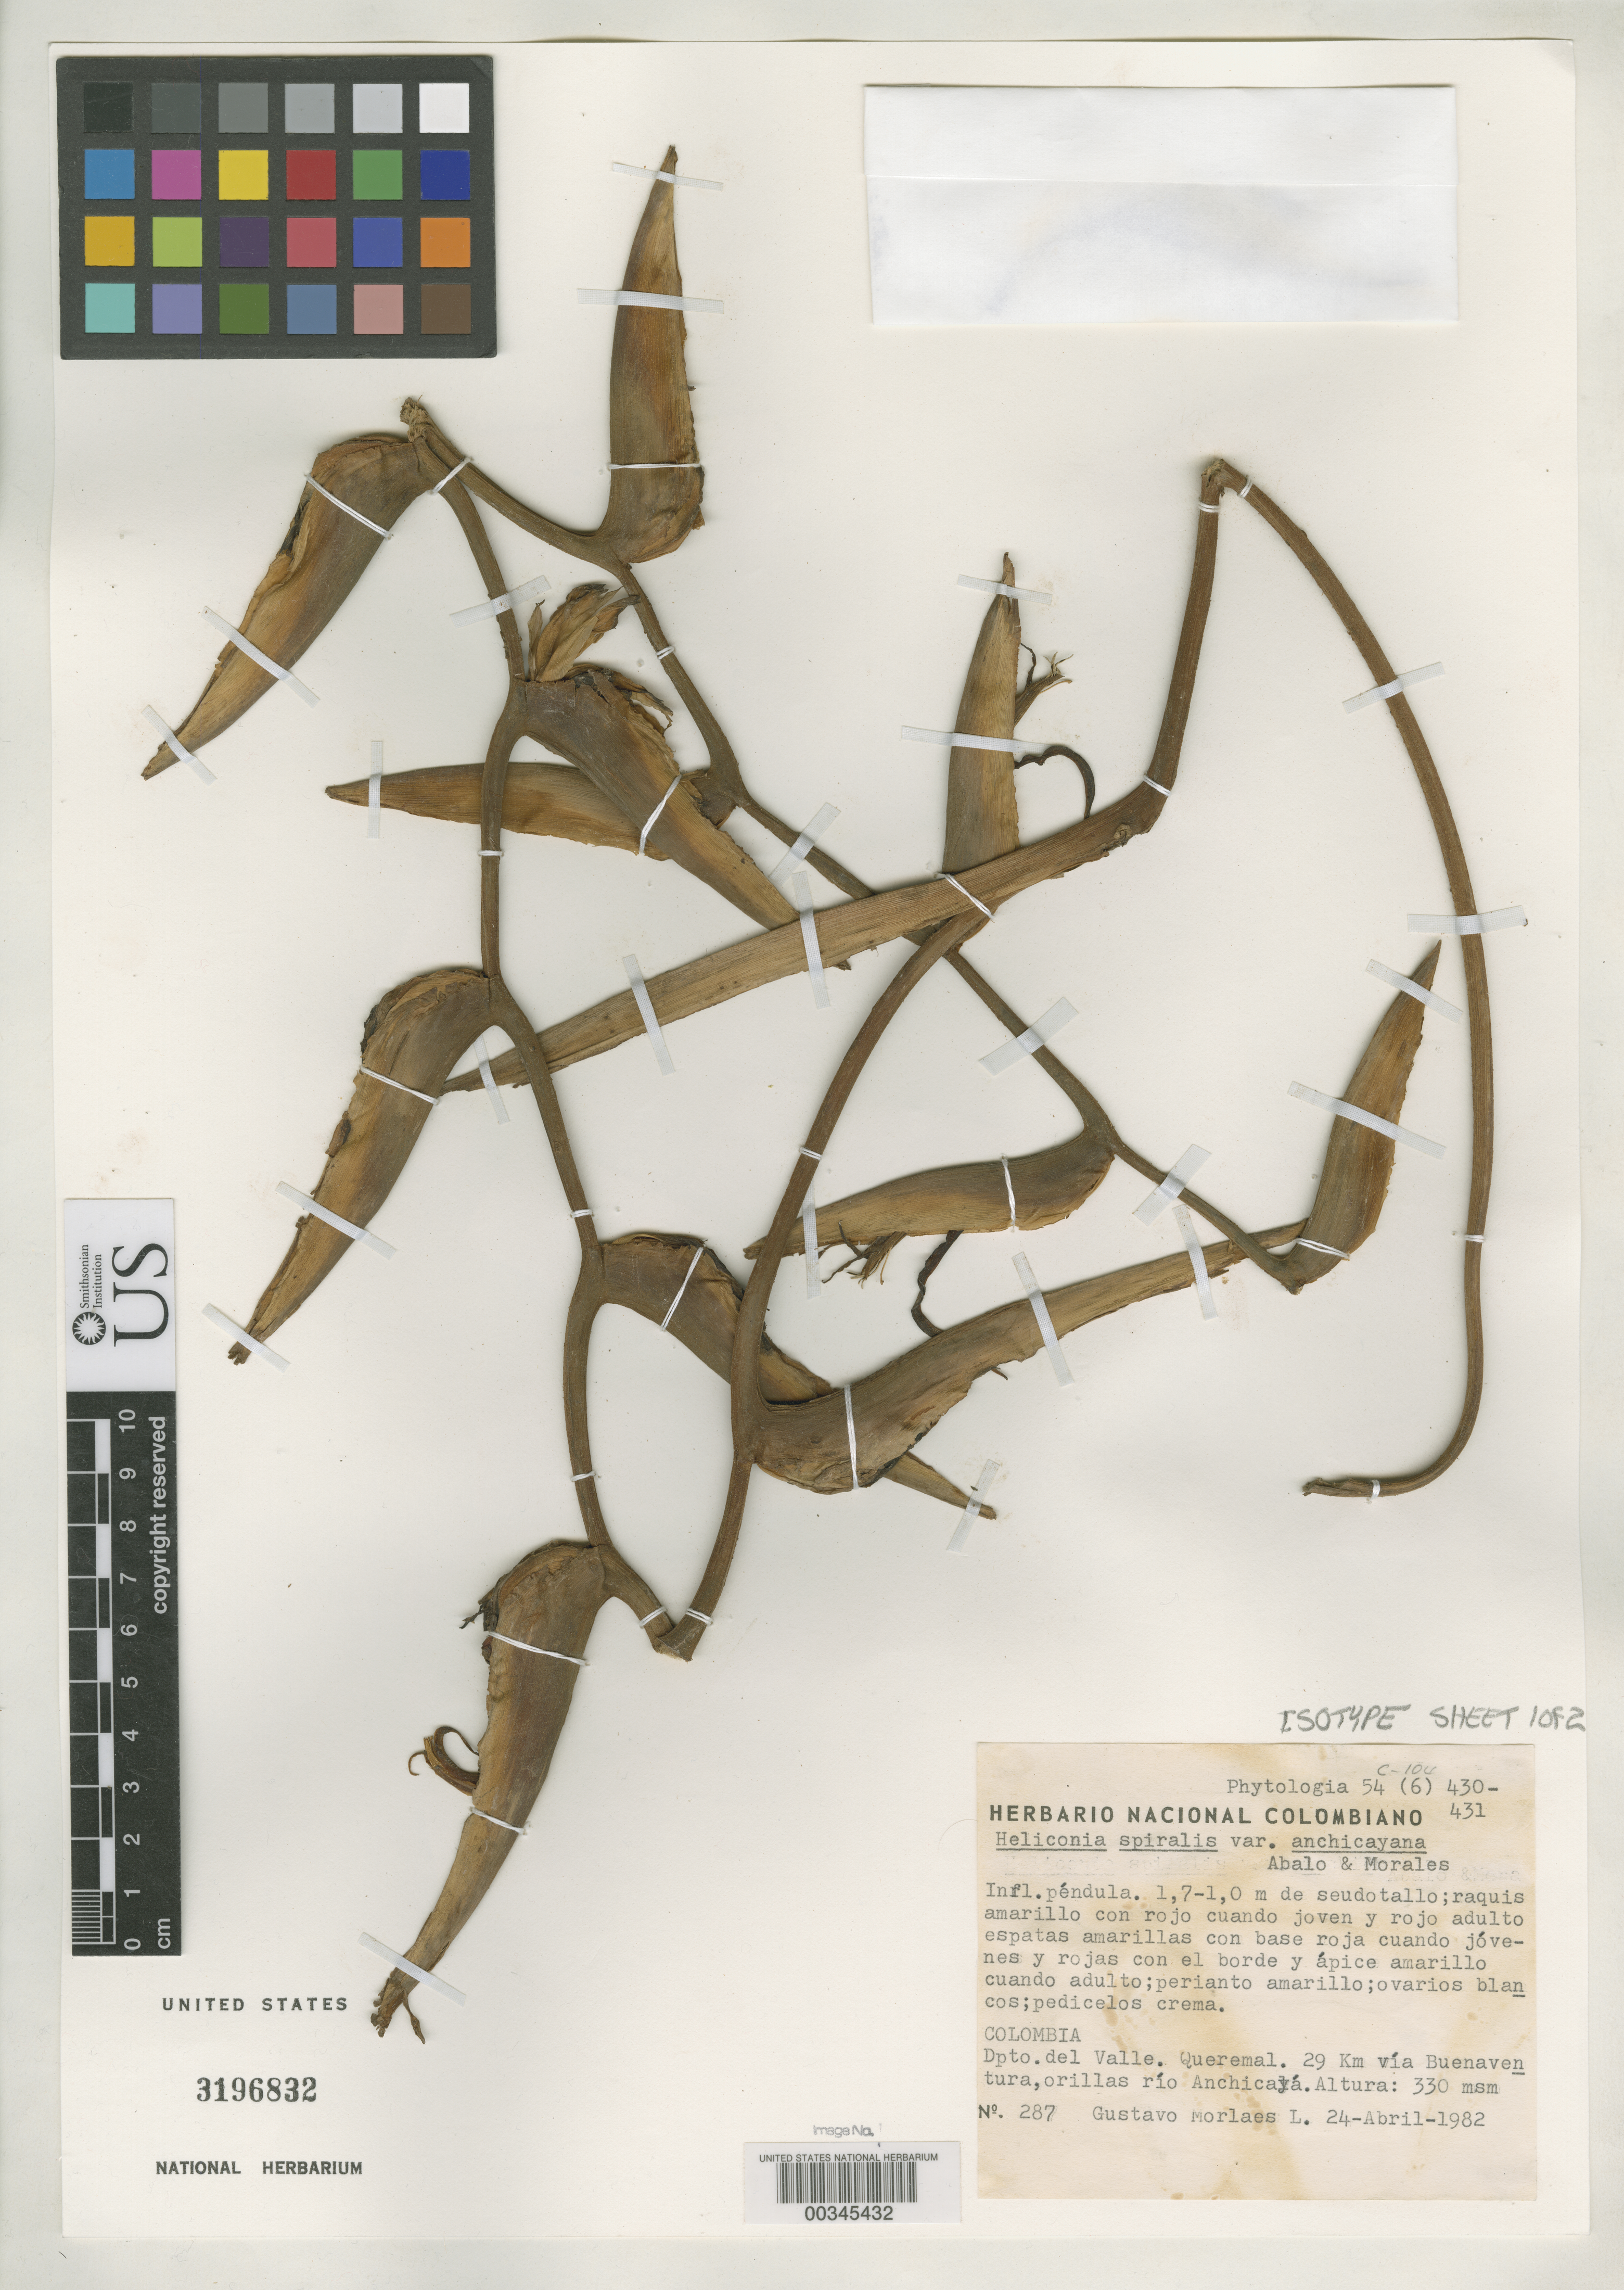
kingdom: Plantae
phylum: Tracheophyta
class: Liliopsida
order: Zingiberales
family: Heliconiaceae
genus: Heliconia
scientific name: Heliconia spiralis var. anchicayana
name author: Abalo & G. Morales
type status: Isotype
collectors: G. Morales L.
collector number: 287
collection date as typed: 24 Apr 1982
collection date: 1982-04-24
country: Colombia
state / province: Valle del Cauca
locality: Queremal, 29 km via Buena Ventura, Orilas Rio Anchicaya.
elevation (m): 330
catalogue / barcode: US 3196832